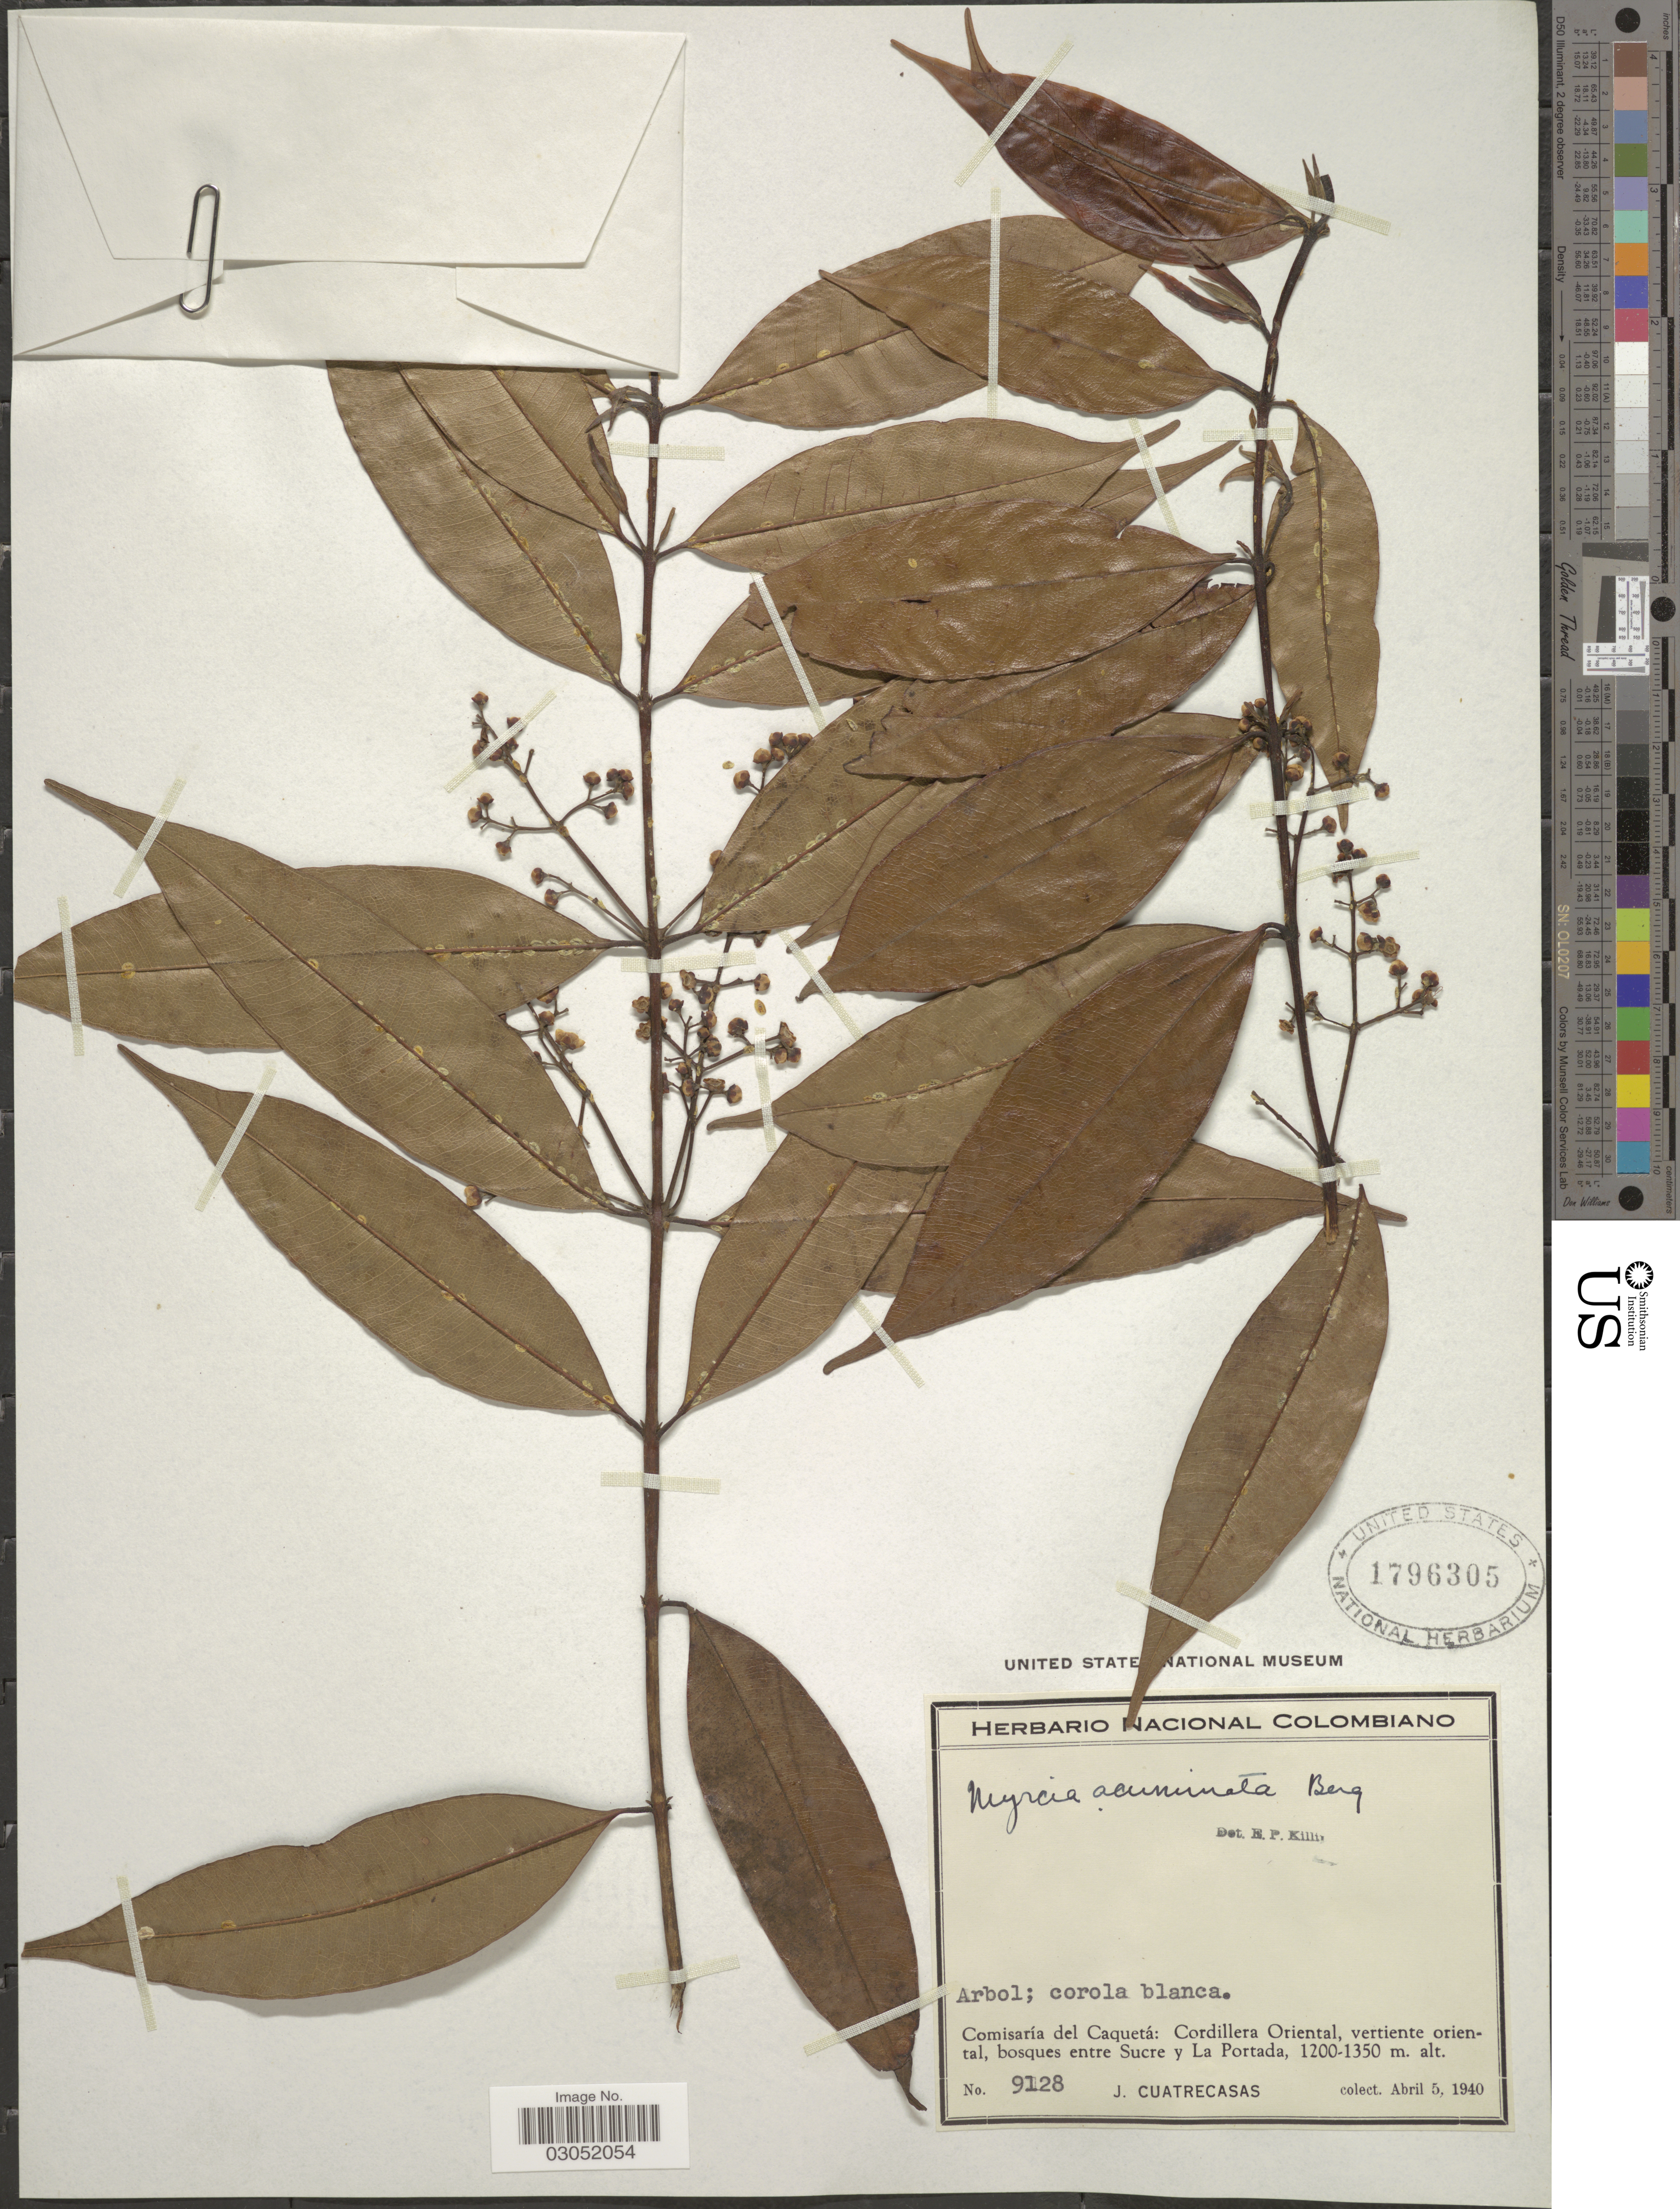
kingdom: Plantae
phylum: Tracheophyta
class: Magnoliopsida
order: Myrtales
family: Myrtaceae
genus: Myrcia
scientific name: Myrcia acuminata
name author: (Kunth) DC.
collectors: J. Cuatrecasas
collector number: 9128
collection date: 1940-04-05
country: Colombia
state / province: Caquetá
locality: Comisaría del Caquetá: Cordillera Oriental, vertiente oriental, bosques entre Sucre y La Portada.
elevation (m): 1200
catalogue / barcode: US 1796305